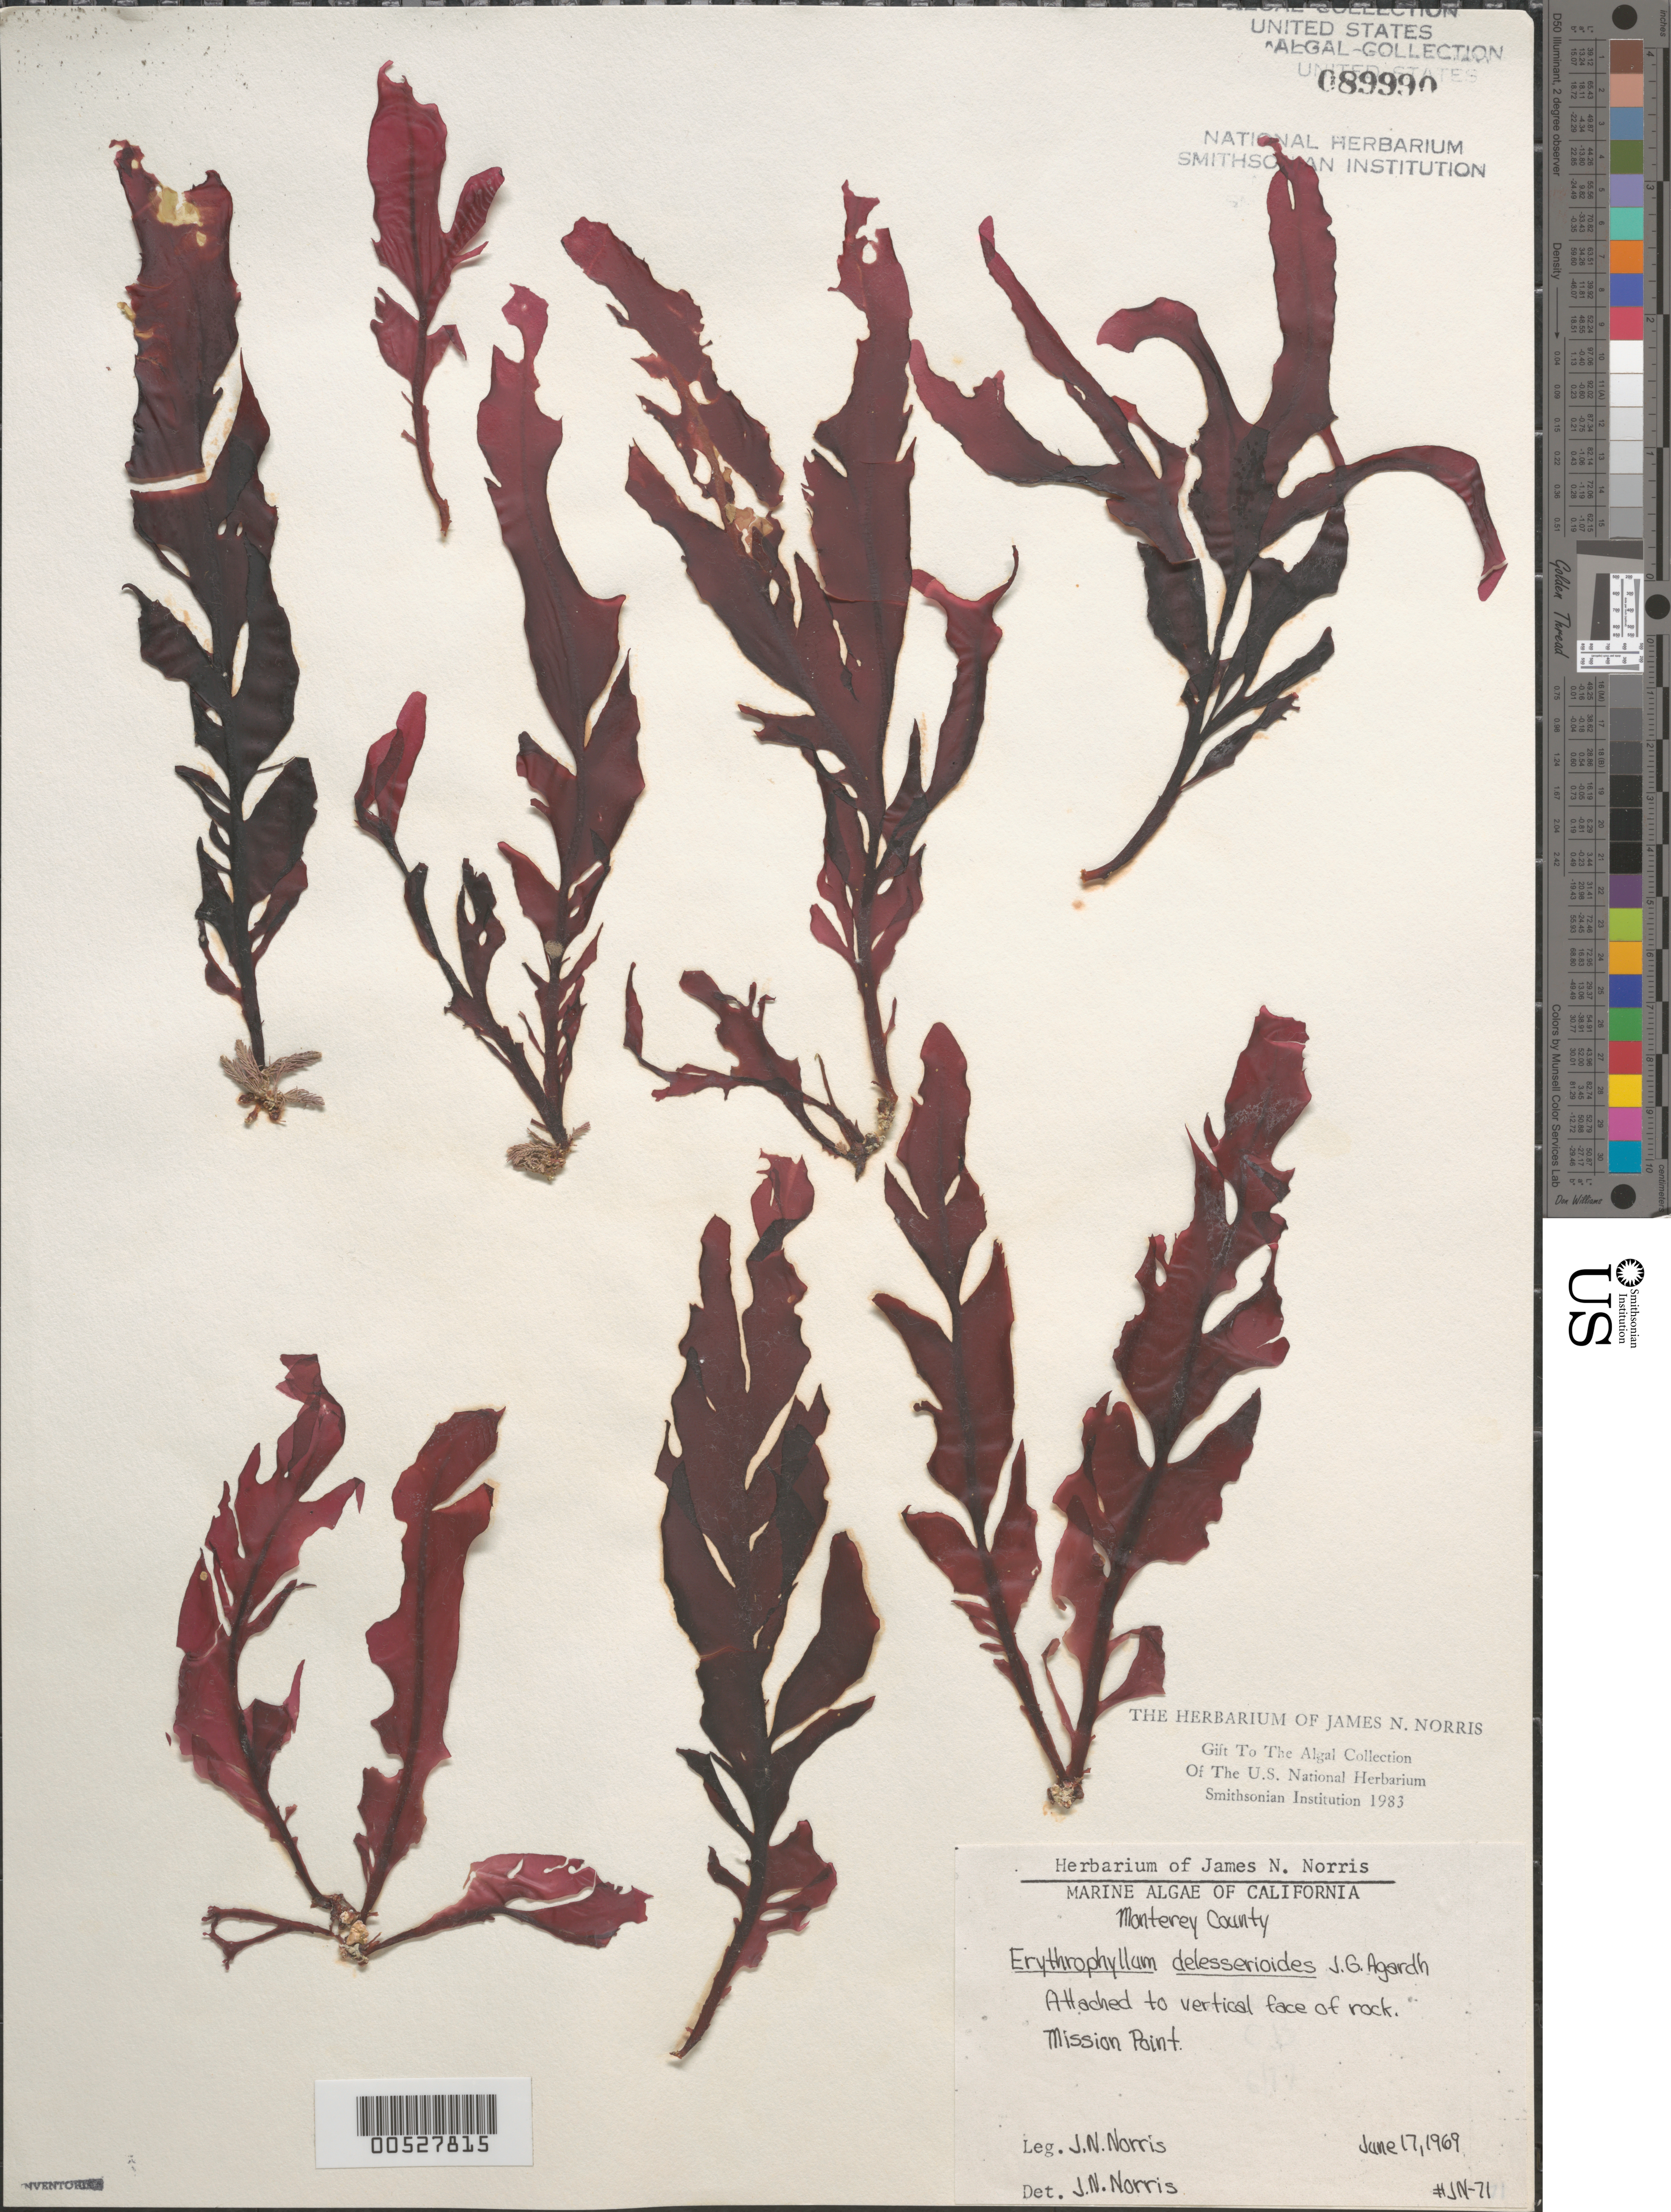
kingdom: Plantae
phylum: Rhodophyta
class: Florideophyceae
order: Gigartinales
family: Kallymeniaceae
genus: Erythrophyllum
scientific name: Erythrophyllum delesserioides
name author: J. Agardh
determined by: Abbott, Isabella A.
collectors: J. N. Norris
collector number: JN-71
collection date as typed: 17 Jun 1969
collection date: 1969-06-17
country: United States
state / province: California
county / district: Monterey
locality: Mission Point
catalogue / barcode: US 89990